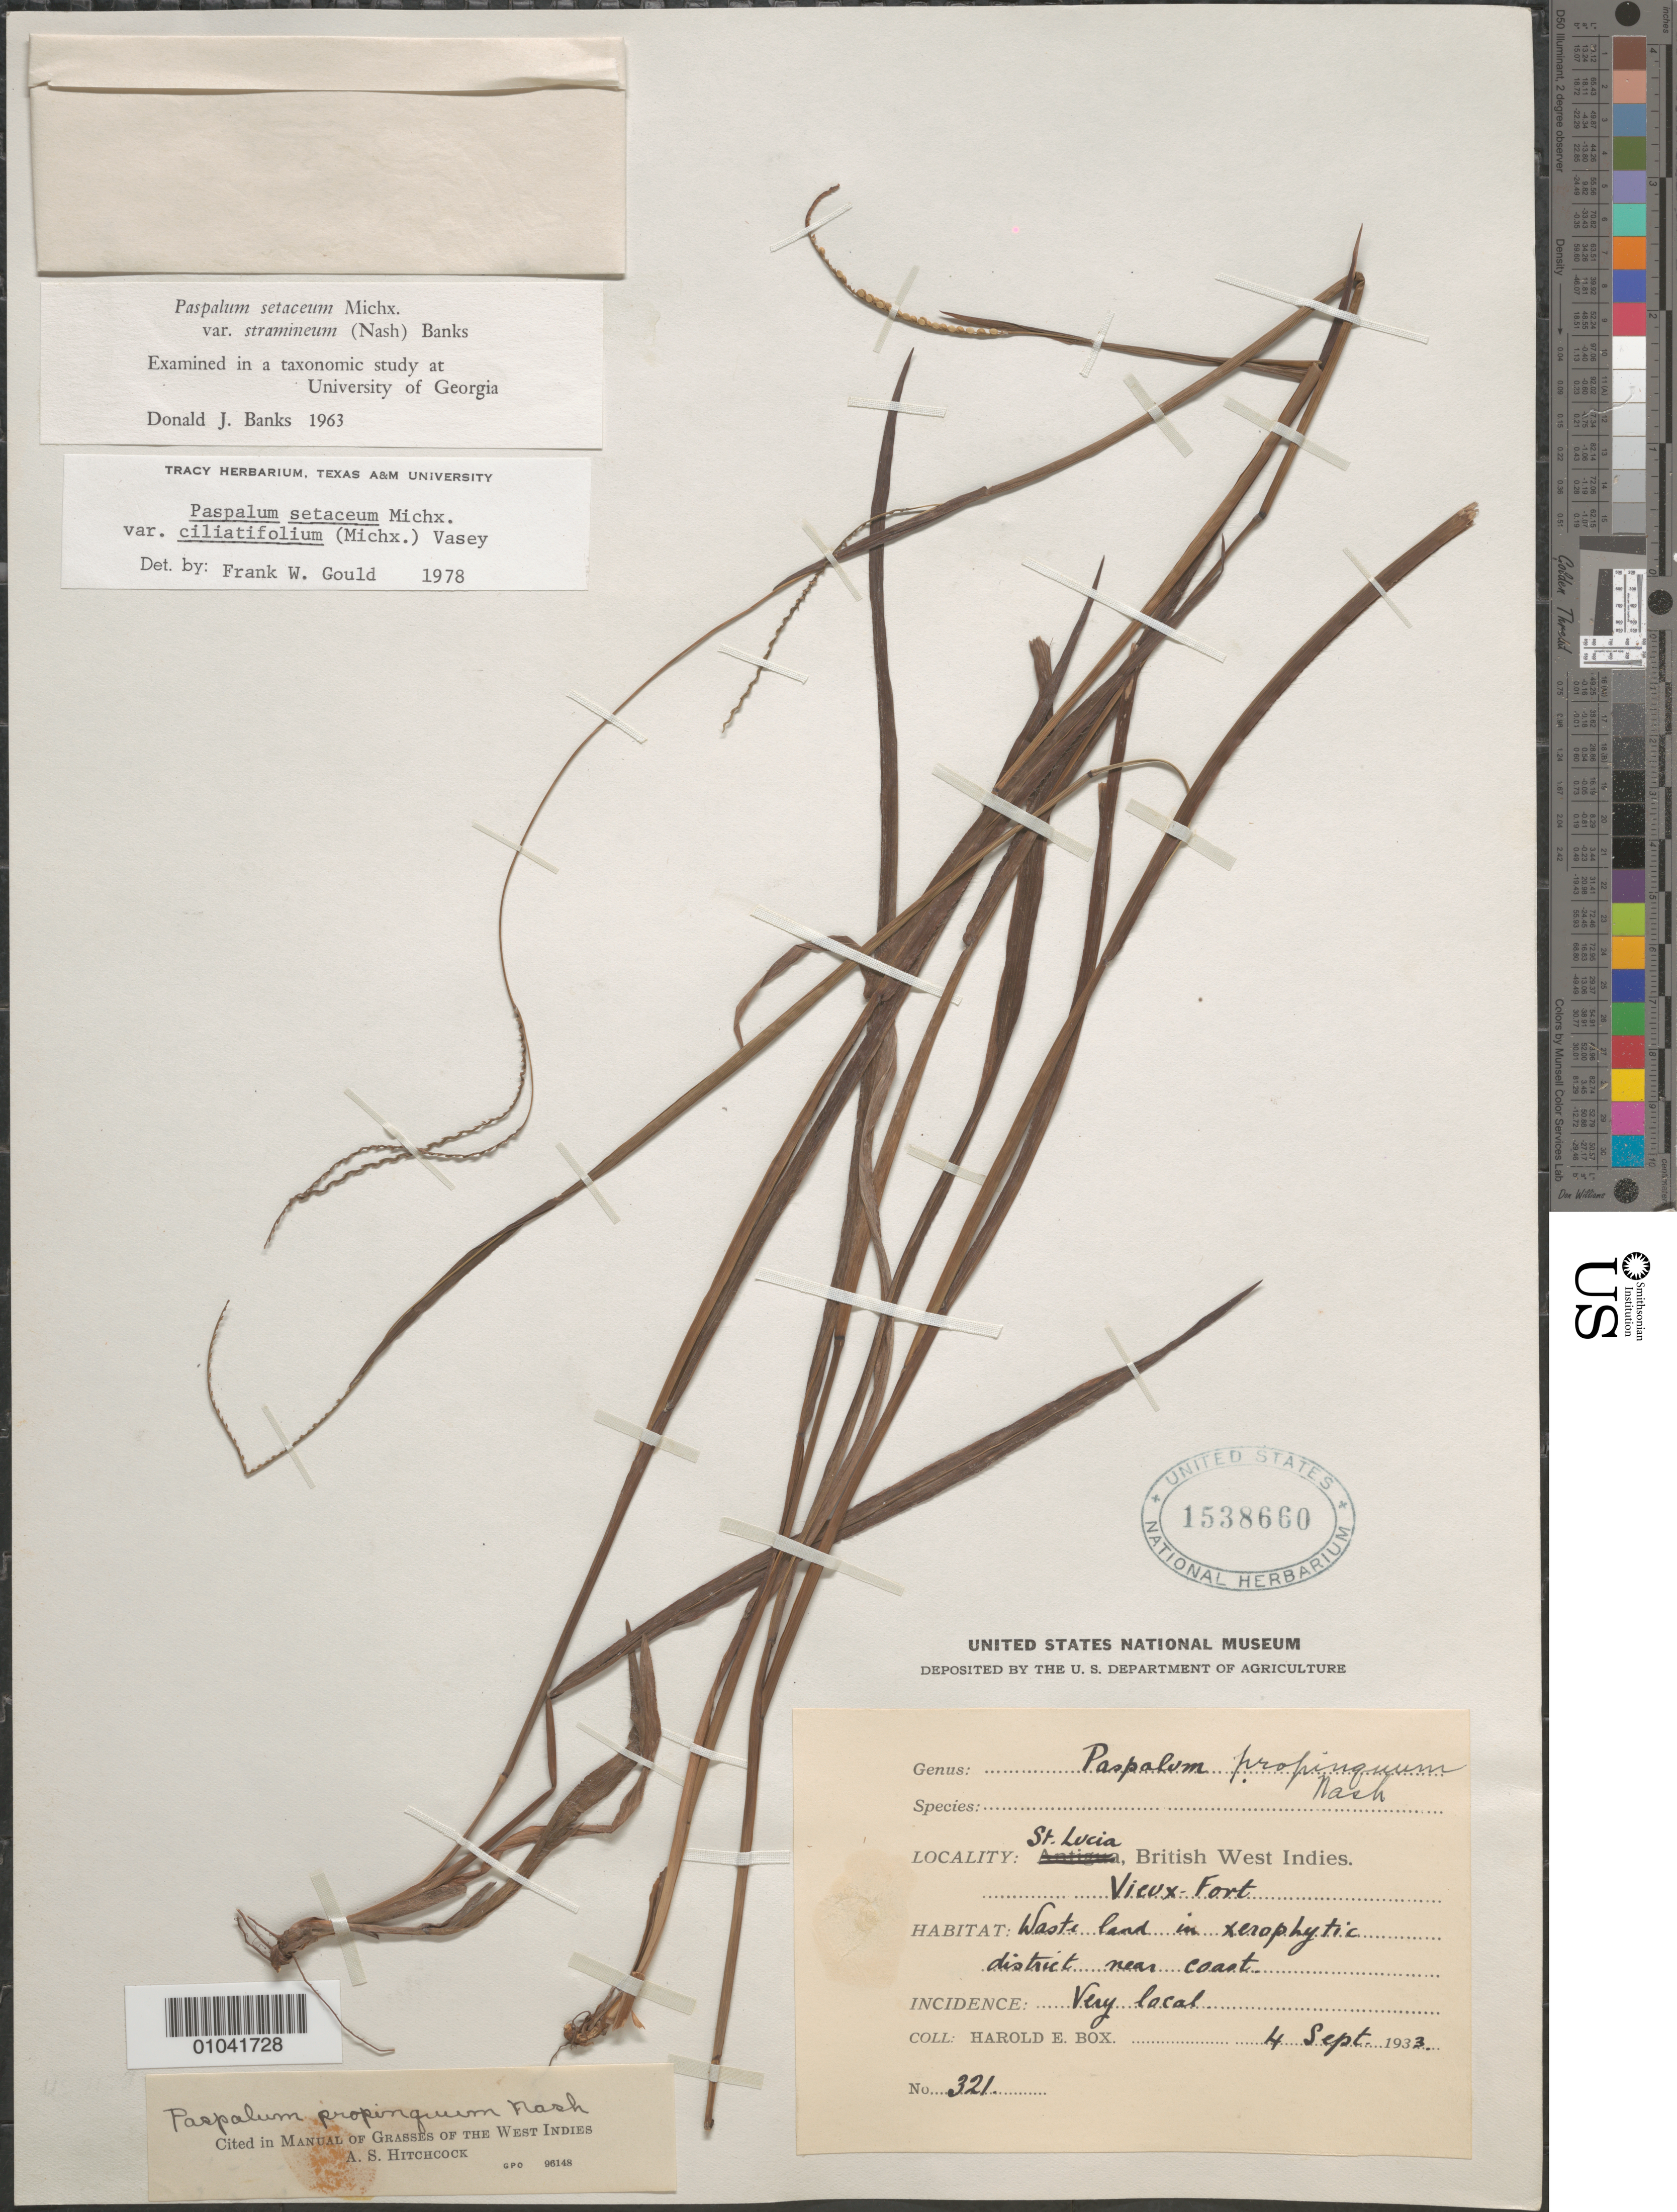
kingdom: Plantae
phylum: Tracheophyta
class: Liliopsida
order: Poales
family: Poaceae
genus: Paspalum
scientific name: Paspalum setaceum var. ciliatifolium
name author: (Michx.) Vasey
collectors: H. E. Box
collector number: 321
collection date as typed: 04 Sep 1933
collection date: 1933-09-04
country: St. Lucia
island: St. Lucia I.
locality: Vieux-Fort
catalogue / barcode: US 1538660